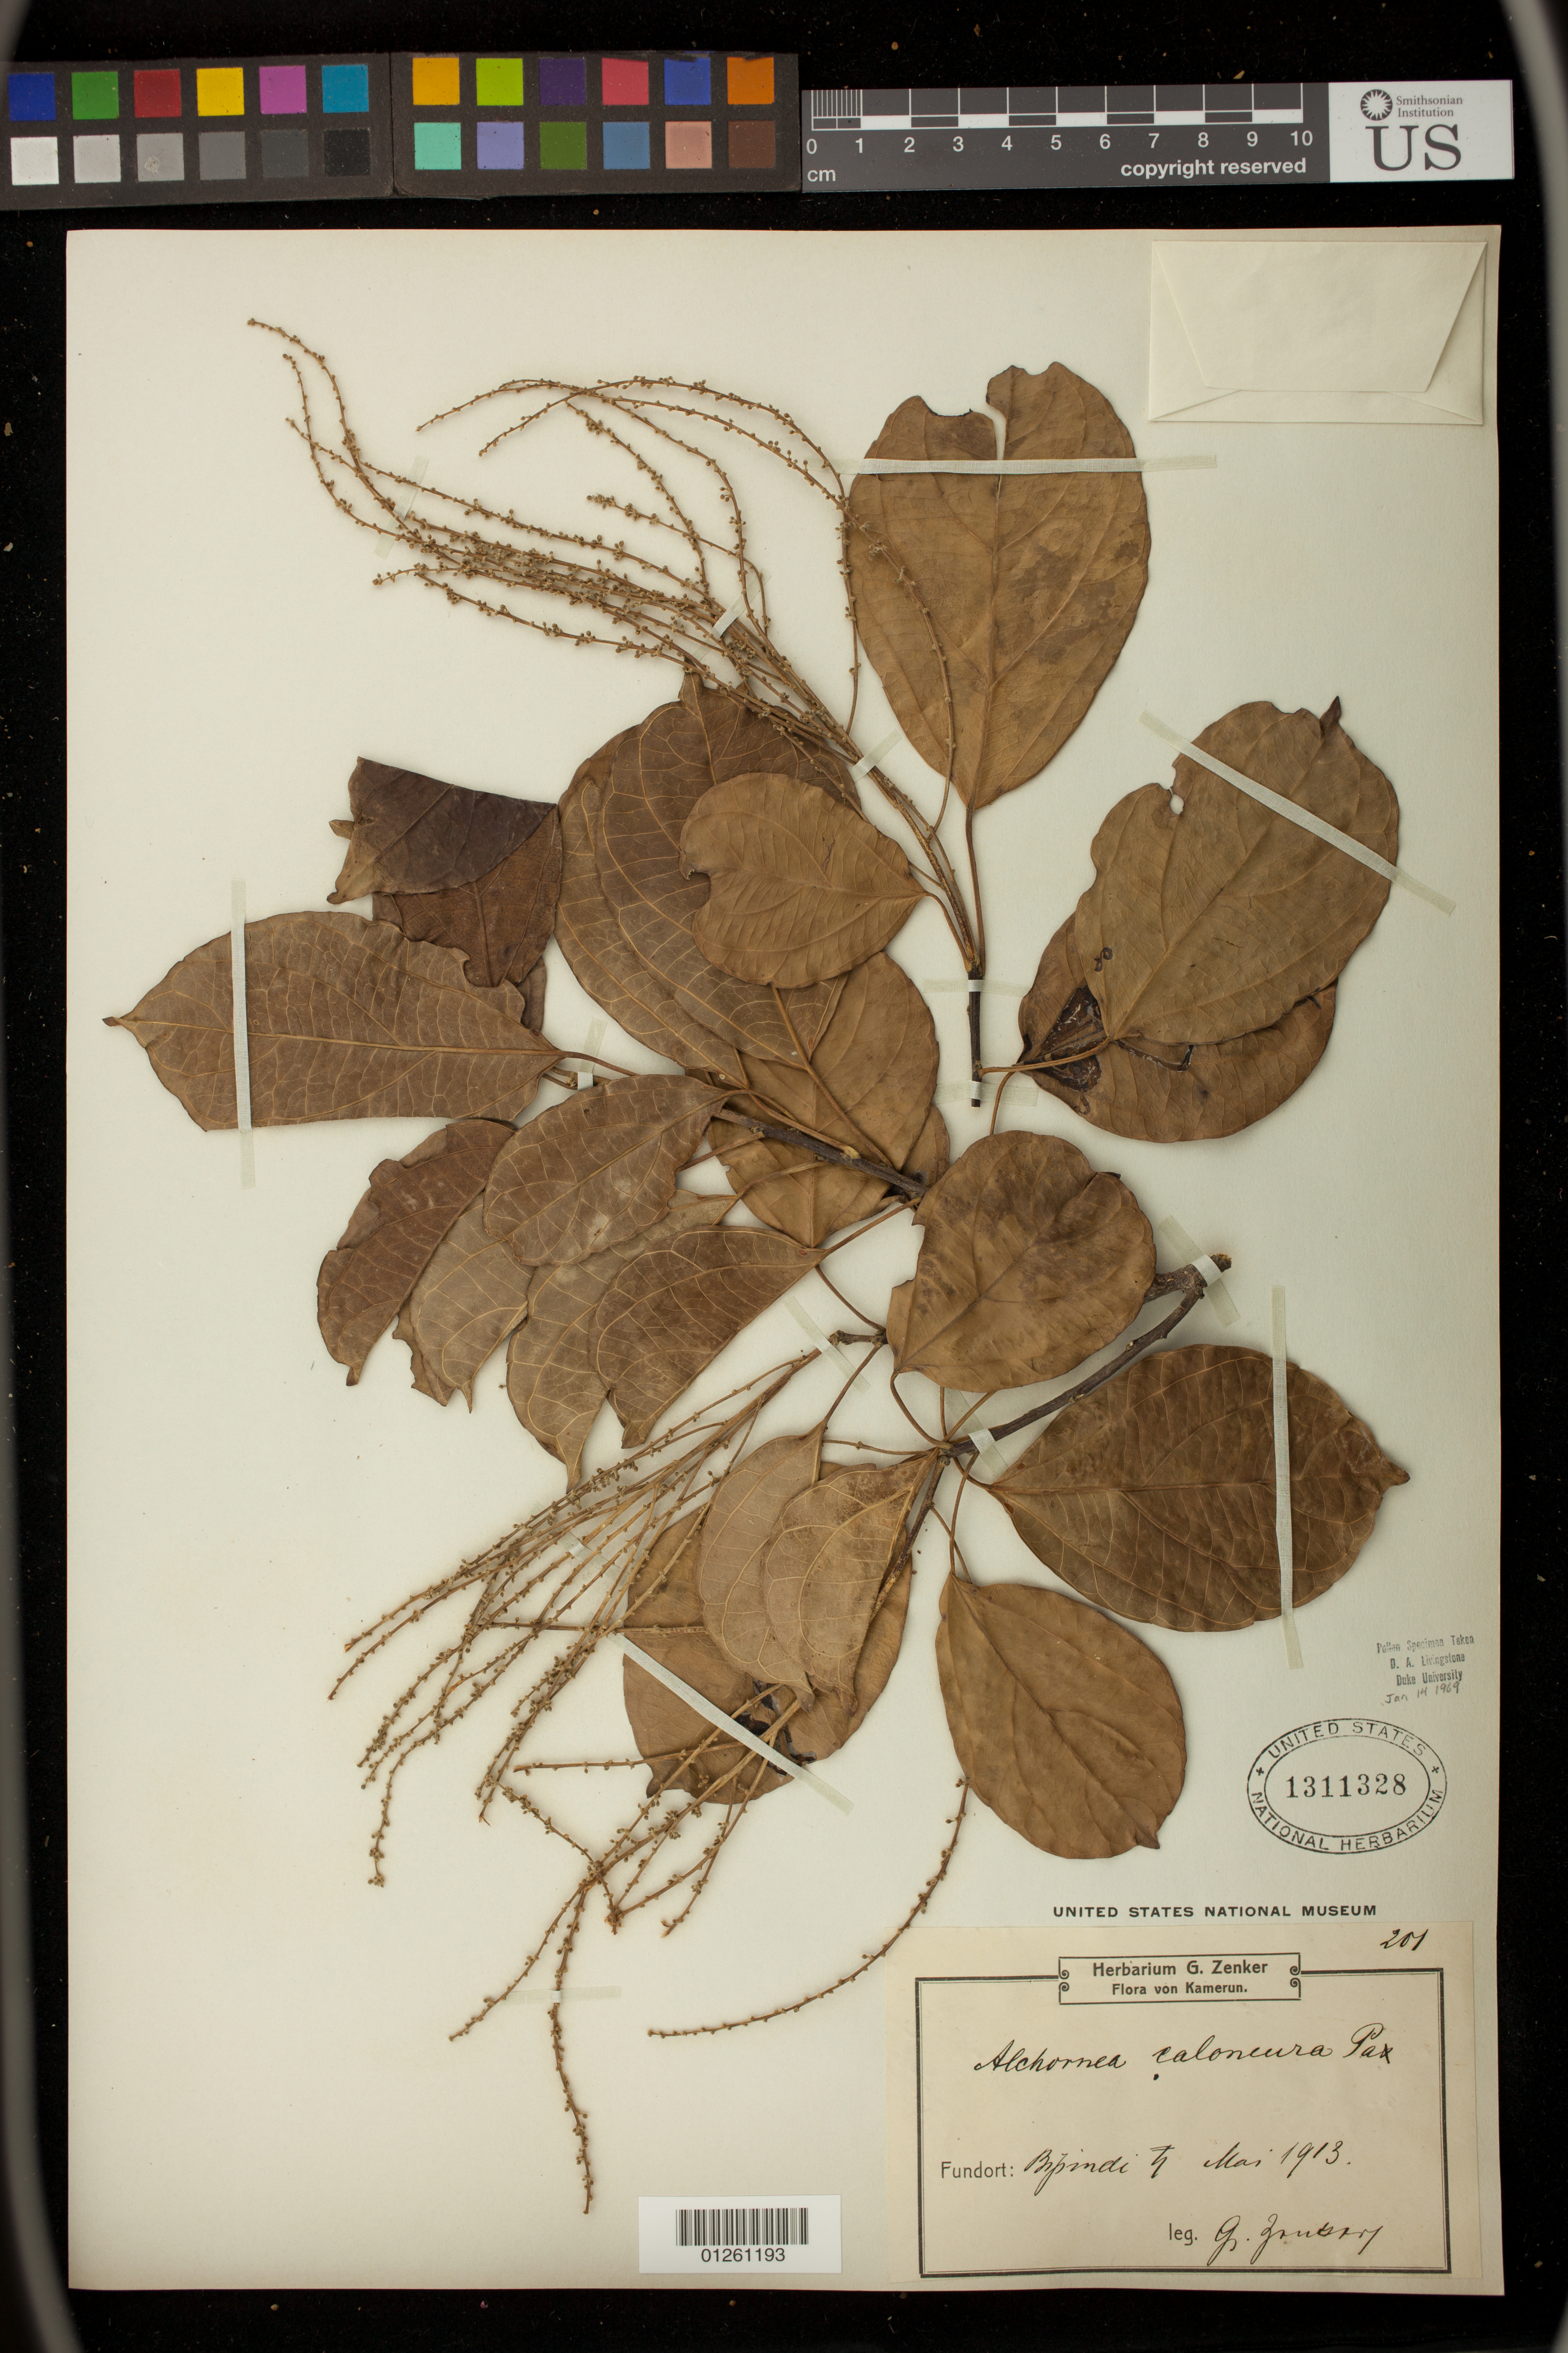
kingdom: Plantae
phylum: Tracheophyta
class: Magnoliopsida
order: Malpighiales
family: Euphorbiaceae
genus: Discoglypremna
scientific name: Discoglypremna caloneura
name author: (Pax) Prain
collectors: G. A. Zenker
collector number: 201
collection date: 1913-03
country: Cameroon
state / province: Sud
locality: Bipindi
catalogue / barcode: US 1311328